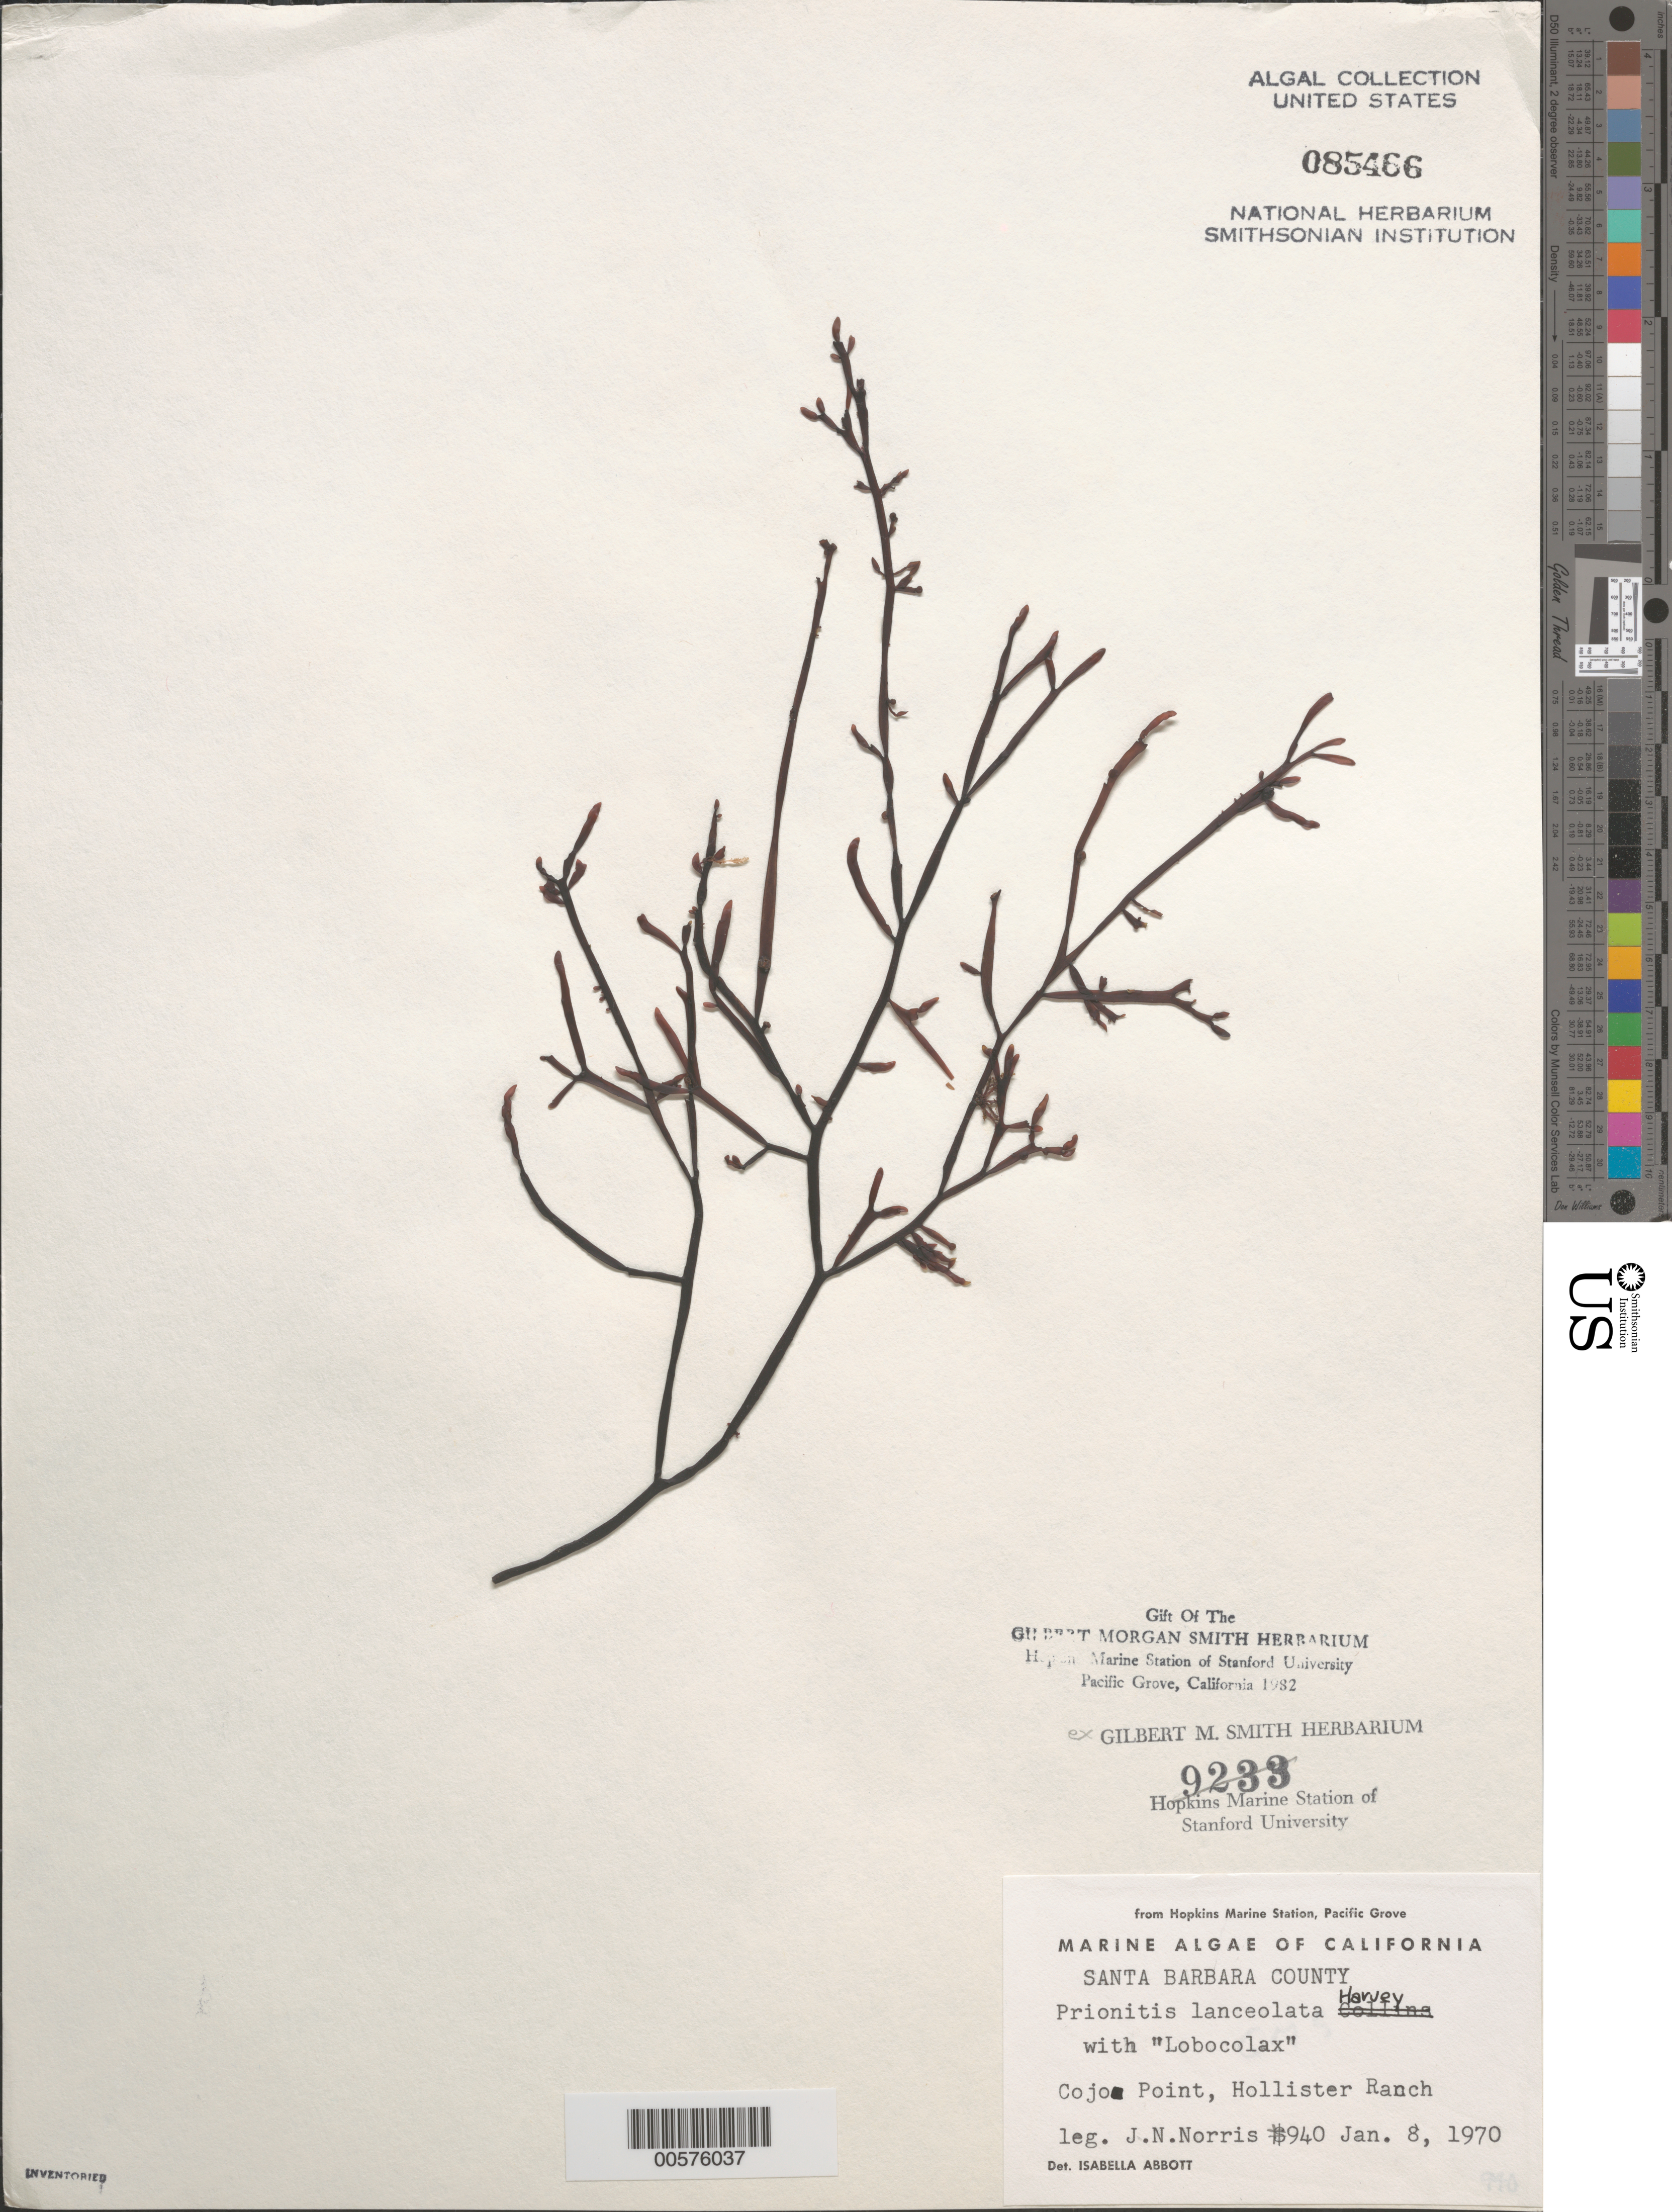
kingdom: Plantae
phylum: Rhodophyta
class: Florideophyceae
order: Cryptonemiales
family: Cryptonemiaceae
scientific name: Prionitis lanceolata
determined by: Abbott, Isabella A.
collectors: J. N. Norris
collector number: JN-940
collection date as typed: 08 Jan 1970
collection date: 1970-01-08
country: United States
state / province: California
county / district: Santa Barbara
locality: Cojo Point, Hollister Ranch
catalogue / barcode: US 85466